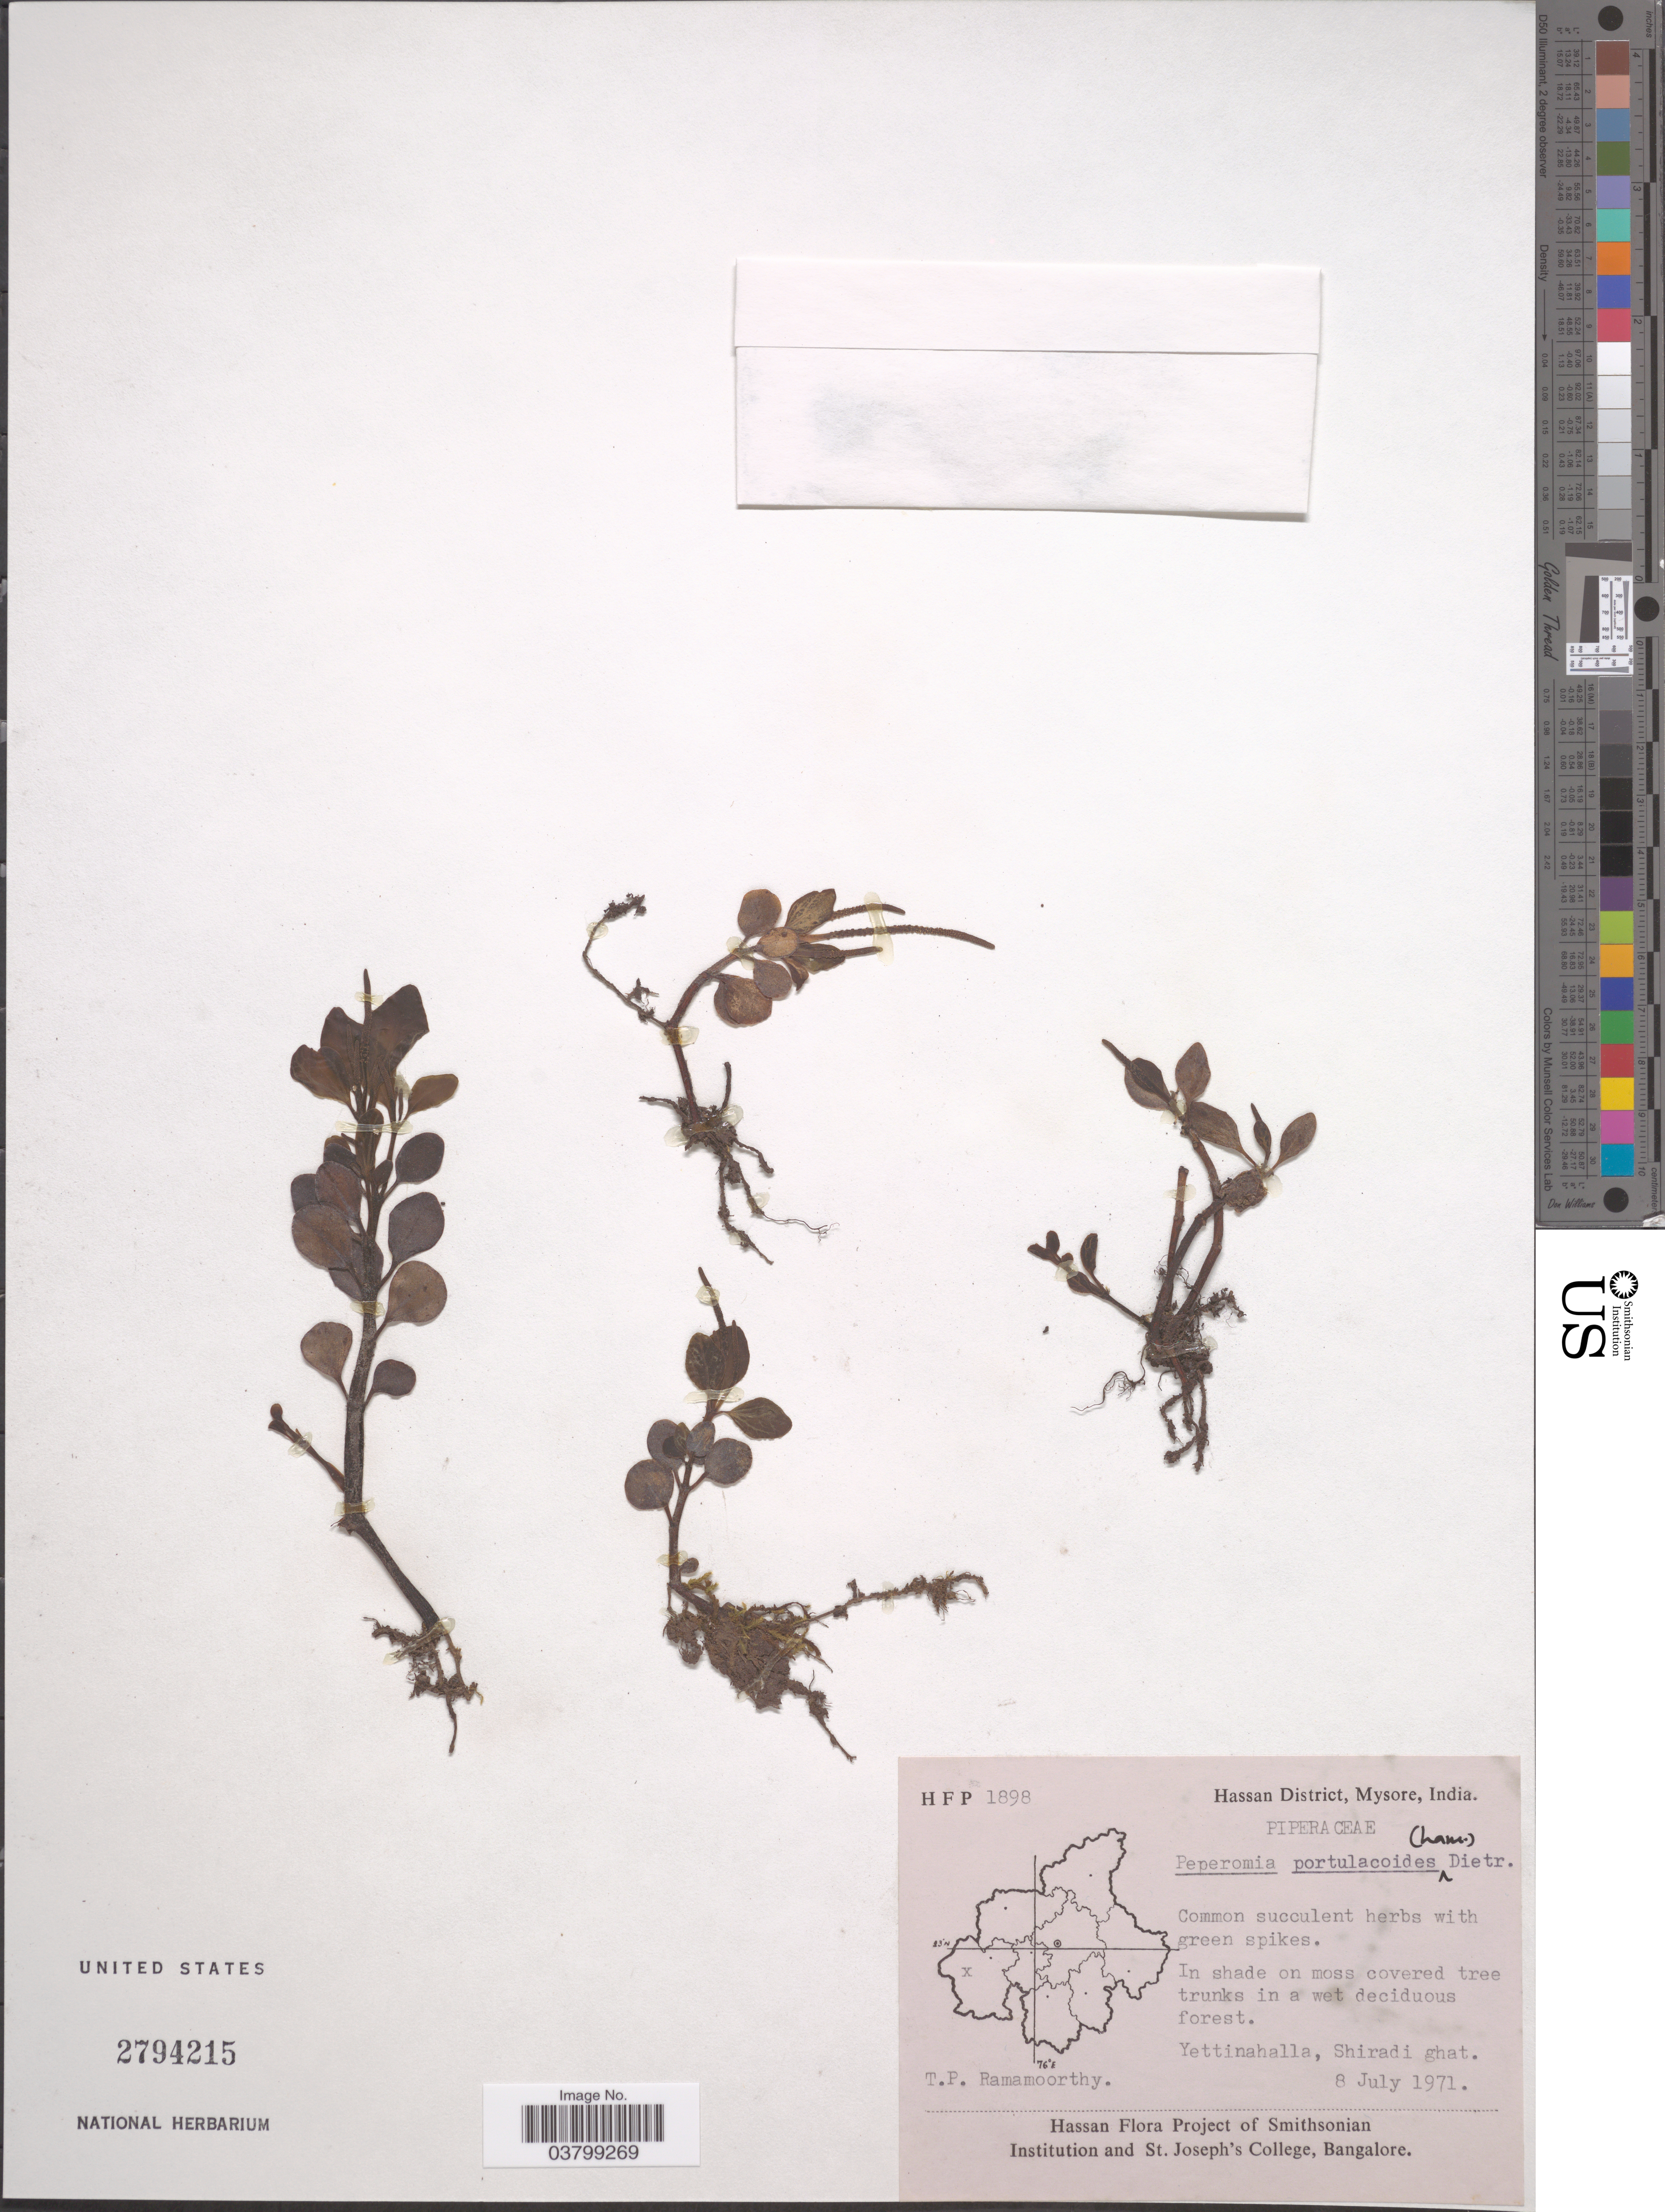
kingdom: Plantae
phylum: Tracheophyta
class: Magnoliopsida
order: Piperales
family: Piperaceae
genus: Peperomia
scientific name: Peperomia portulacoides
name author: (Lam.) A. Dietr.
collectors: T. P. Ramamoorthy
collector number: HFP 1898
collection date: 1971-07-08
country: India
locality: Hassan District, Mysore. Yettinahalla, Shiradi ghat.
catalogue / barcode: US 2794215